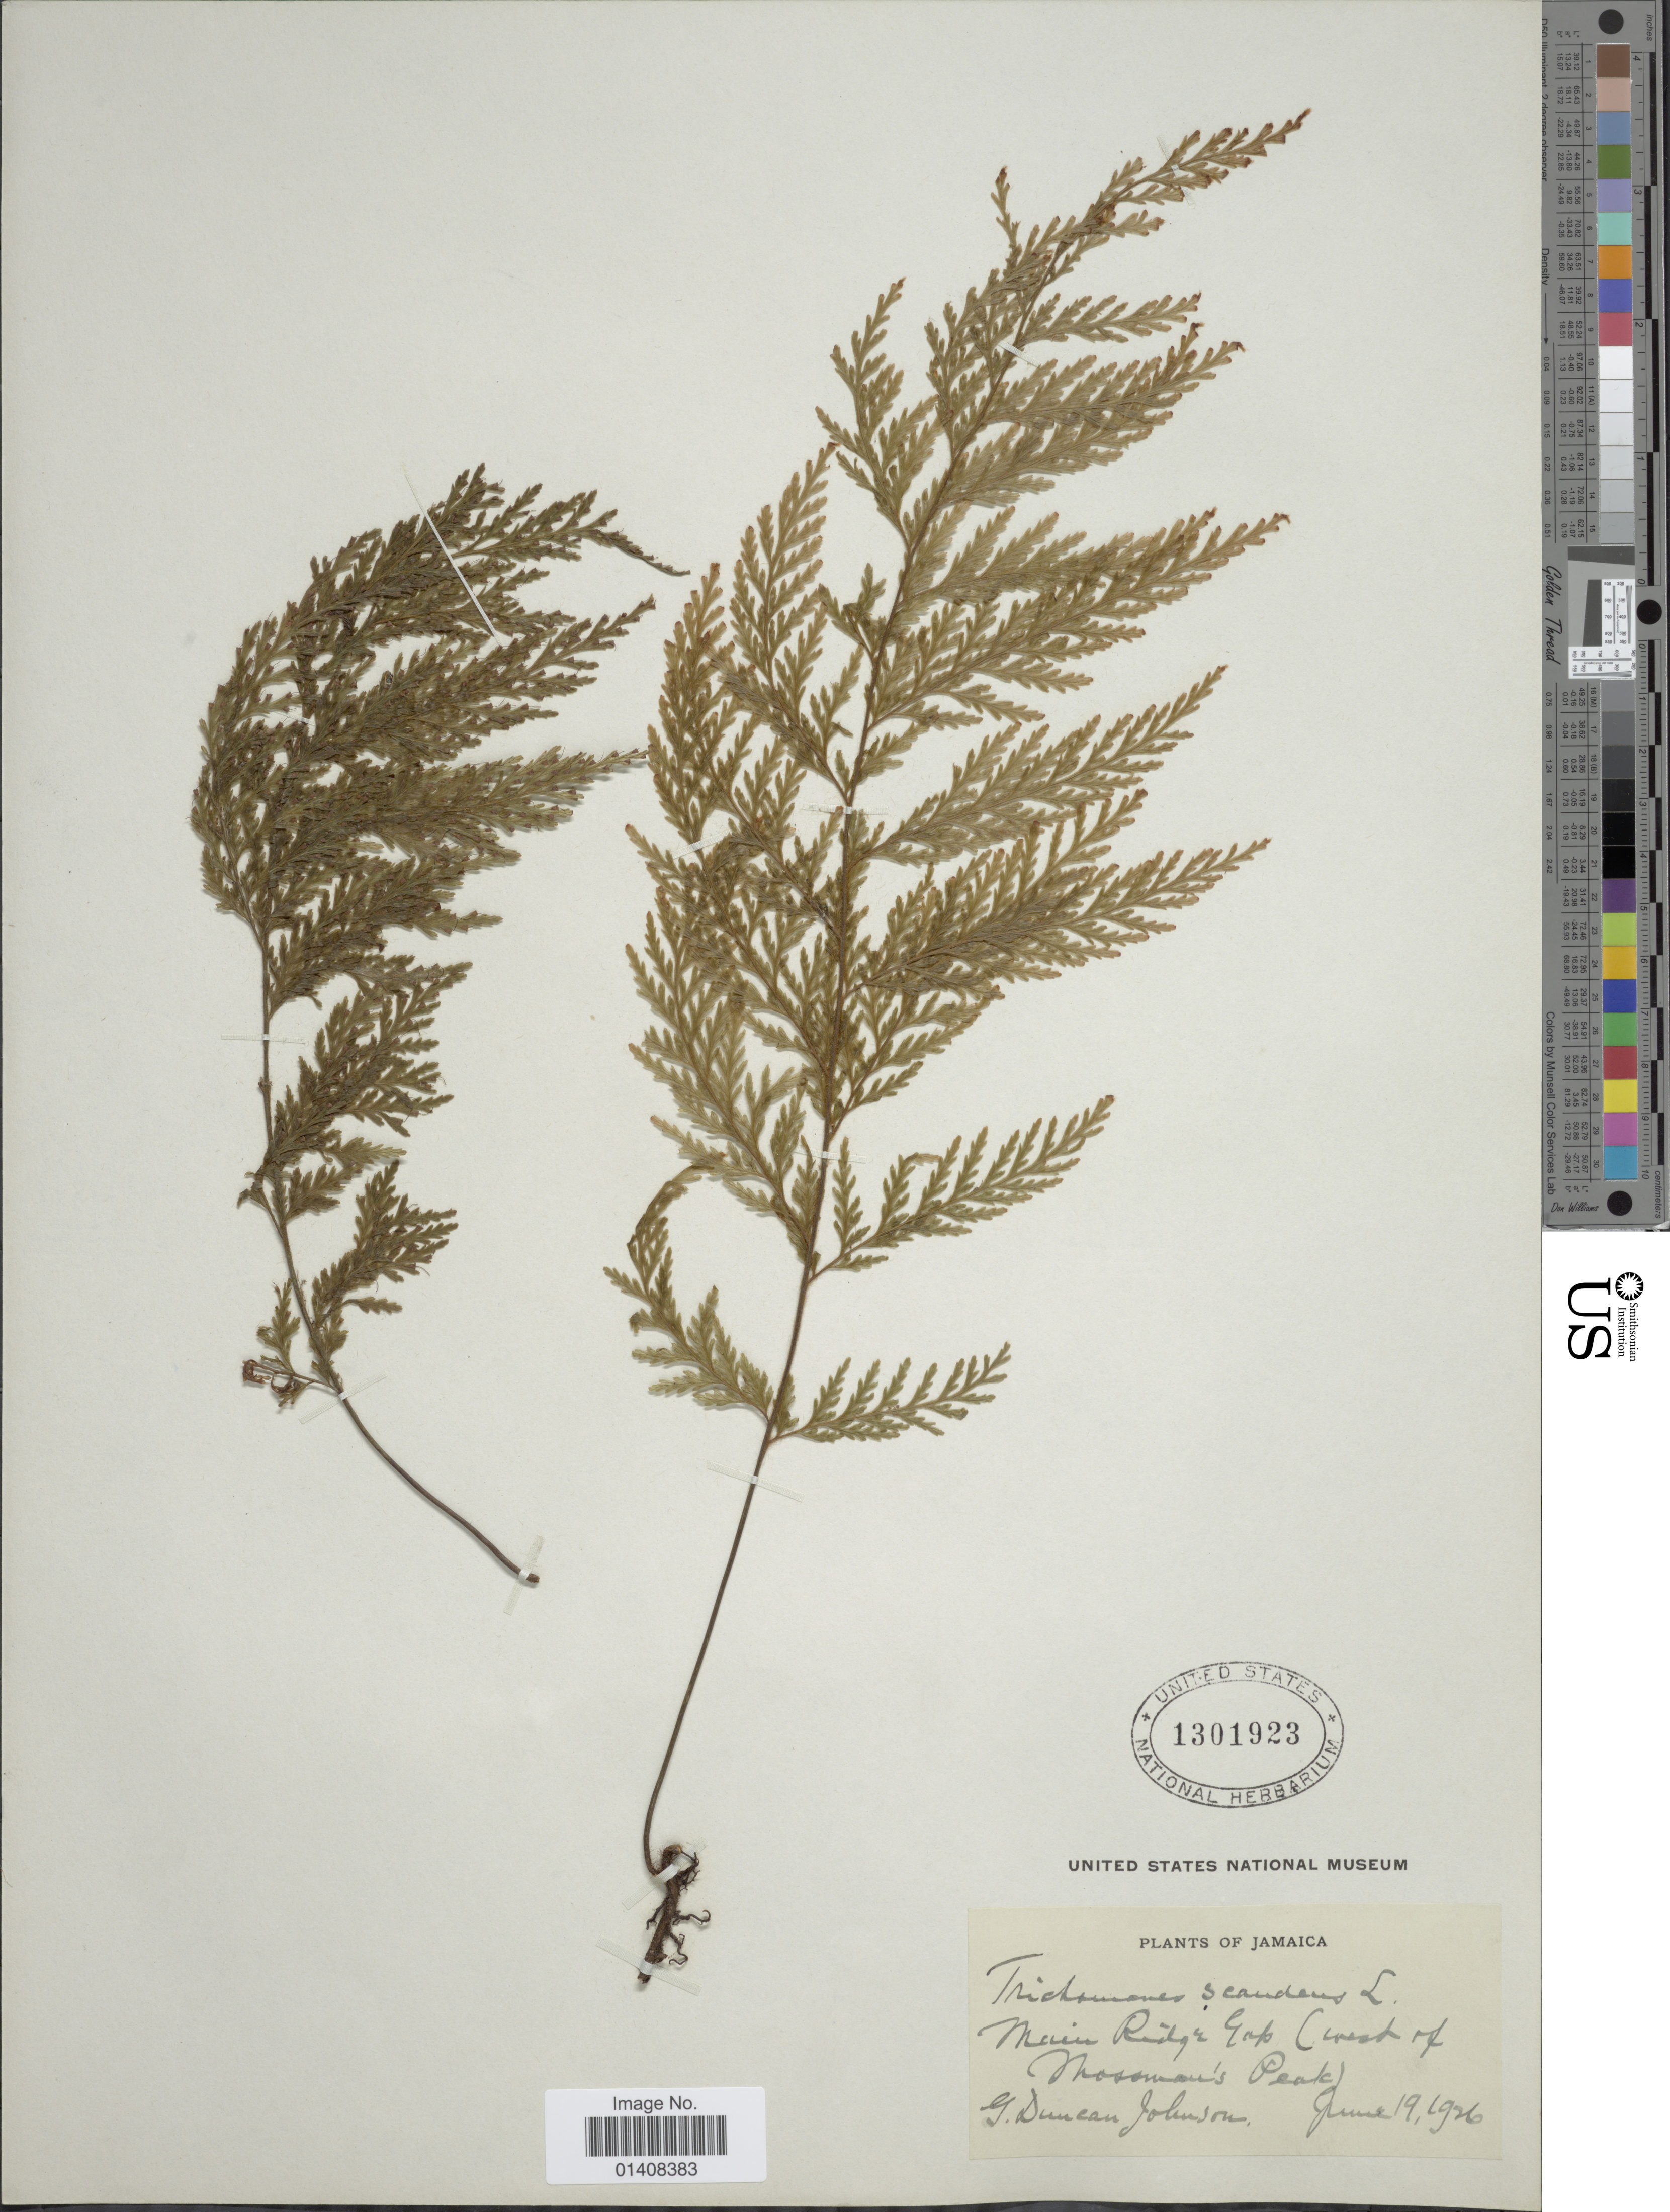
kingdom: Plantae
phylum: Tracheophyta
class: Polypodiopsida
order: Hymenophyllales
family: Hymenophyllaceae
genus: Trichomanes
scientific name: Trichomanes scandens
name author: L.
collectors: G. Johnson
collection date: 1926-06-19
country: Jamaica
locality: Main Ridge Gap west of Mosseman's Peak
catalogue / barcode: US 1301923